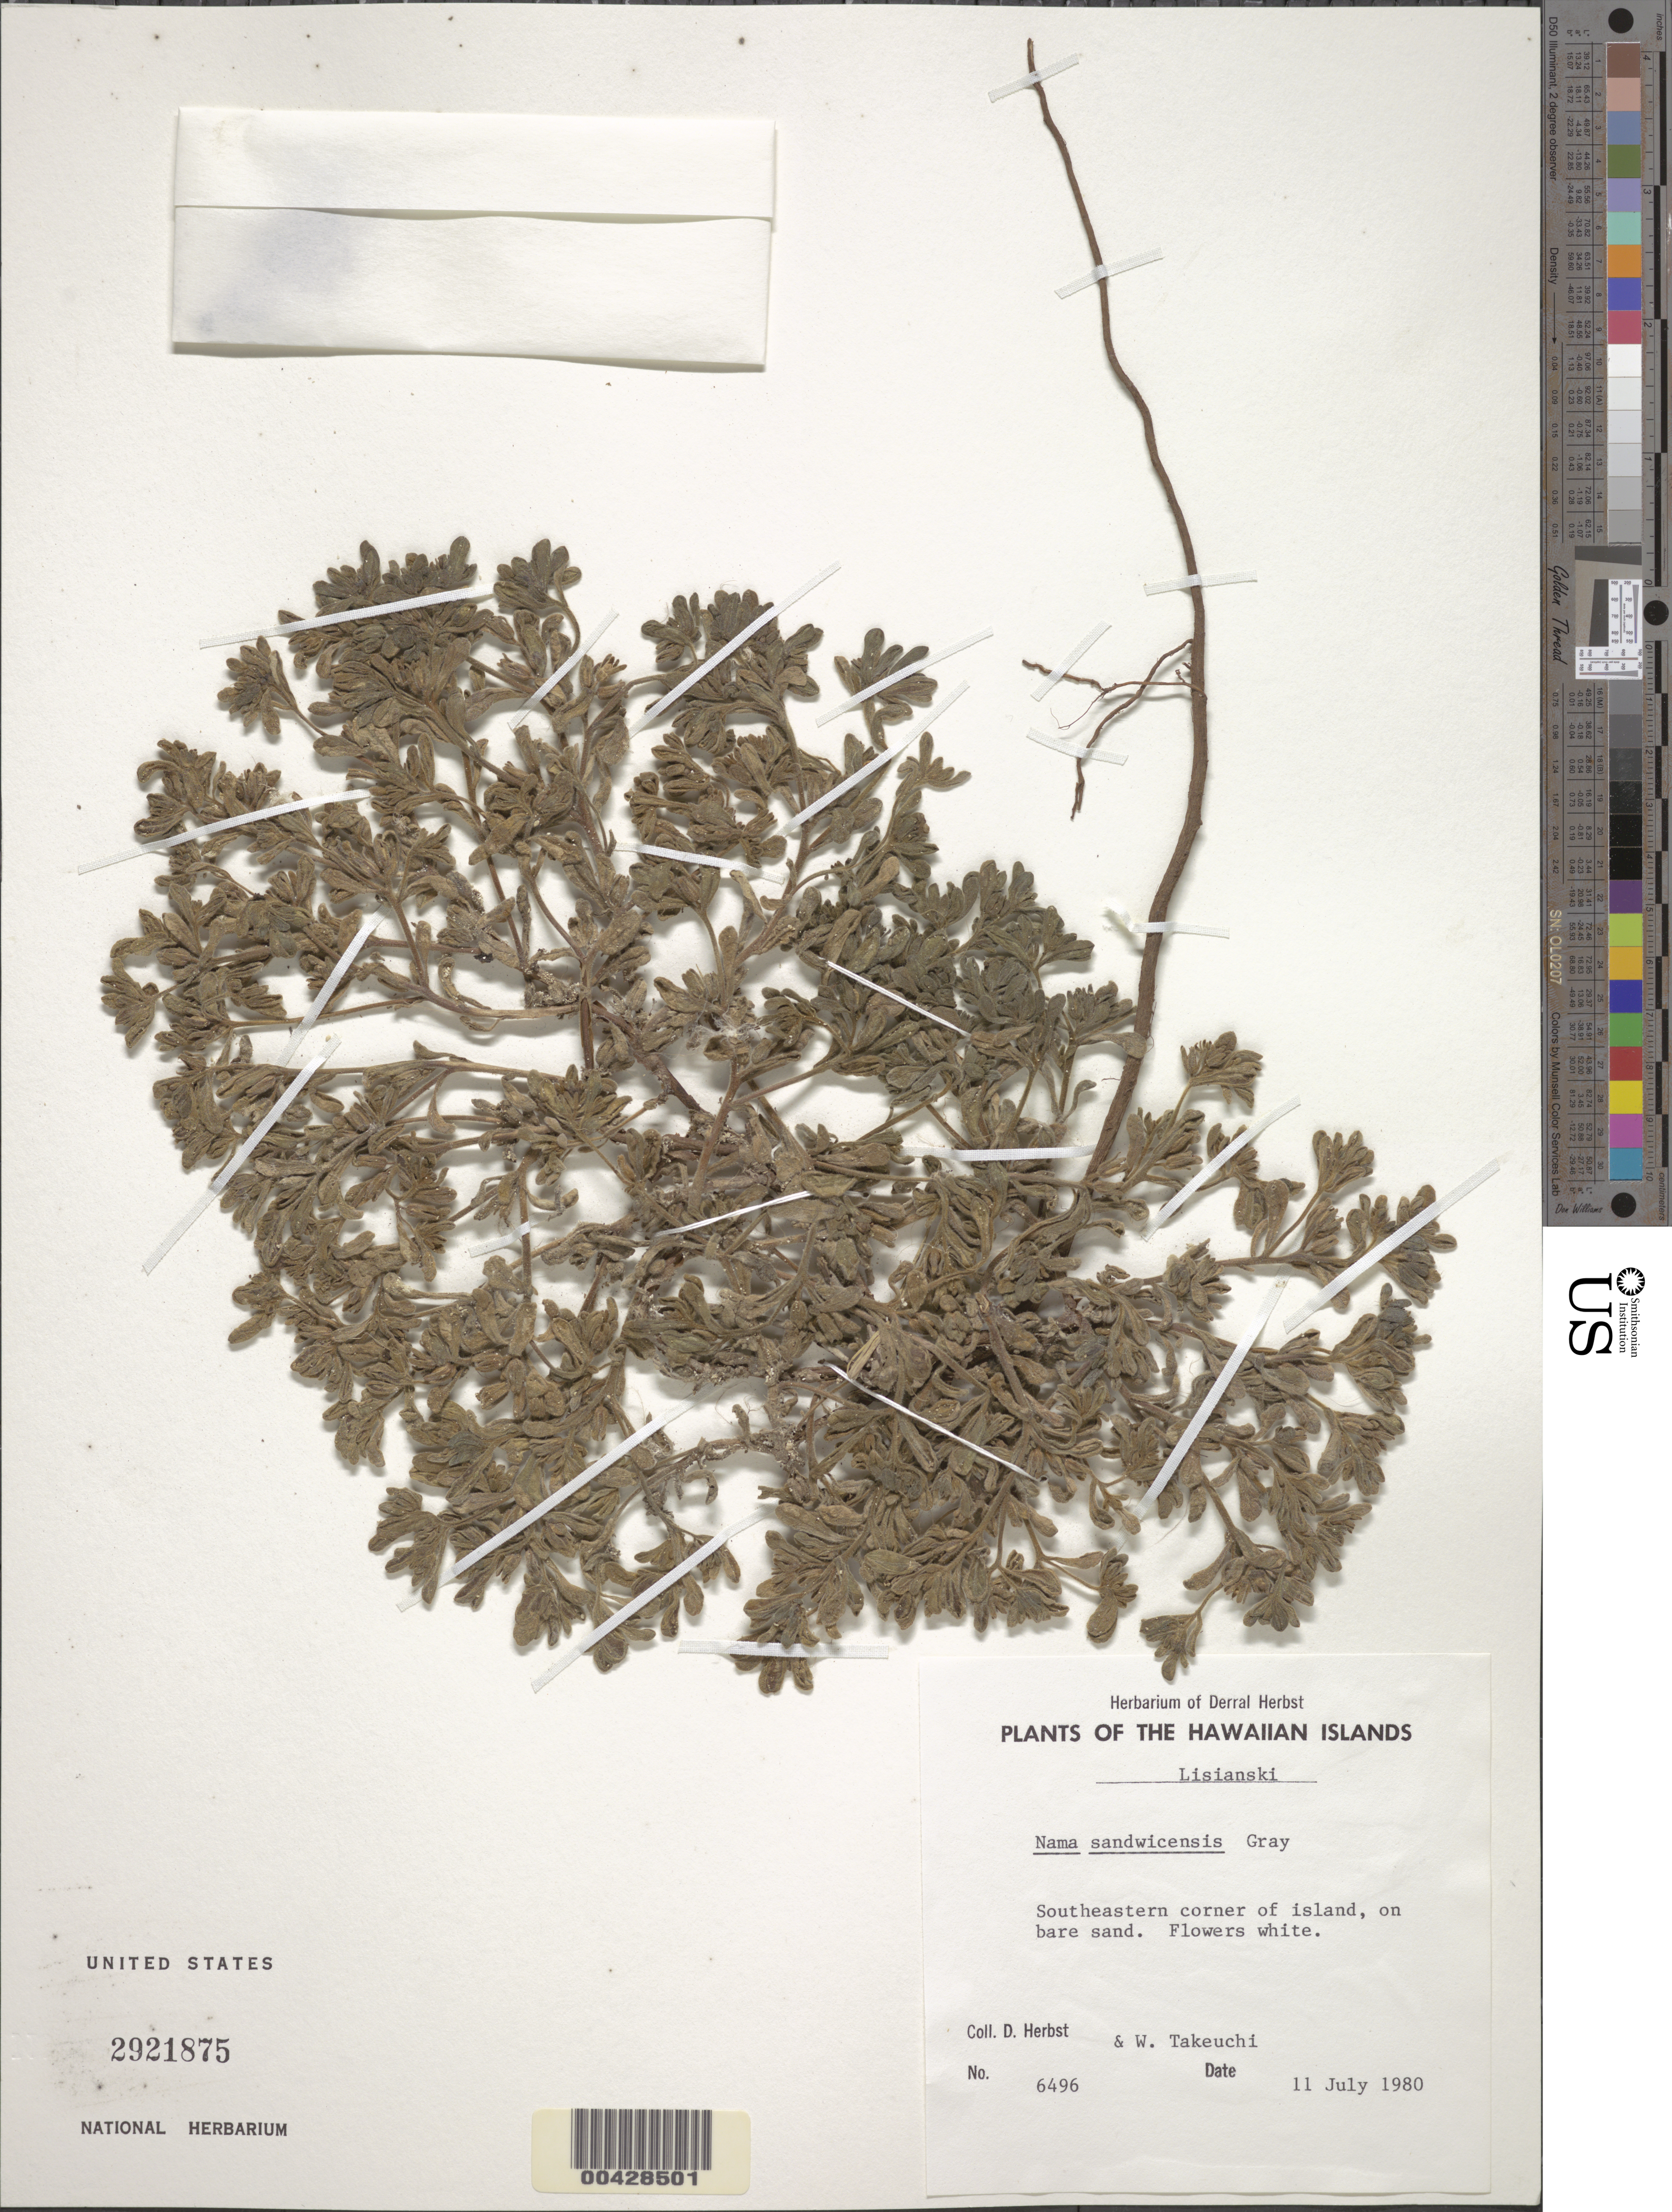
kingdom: Plantae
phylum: Tracheophyta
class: Magnoliopsida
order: Boraginales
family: Namaceae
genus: Nama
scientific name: Nama sandwicensis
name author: A. Gray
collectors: D. R. Herbst & W. N. Takeuchi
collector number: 6496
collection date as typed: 11 Jul 1980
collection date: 1980-07-11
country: United States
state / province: Hawaii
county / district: Honolulu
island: Lisianski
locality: Southeastern corner of island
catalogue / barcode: US 2921875